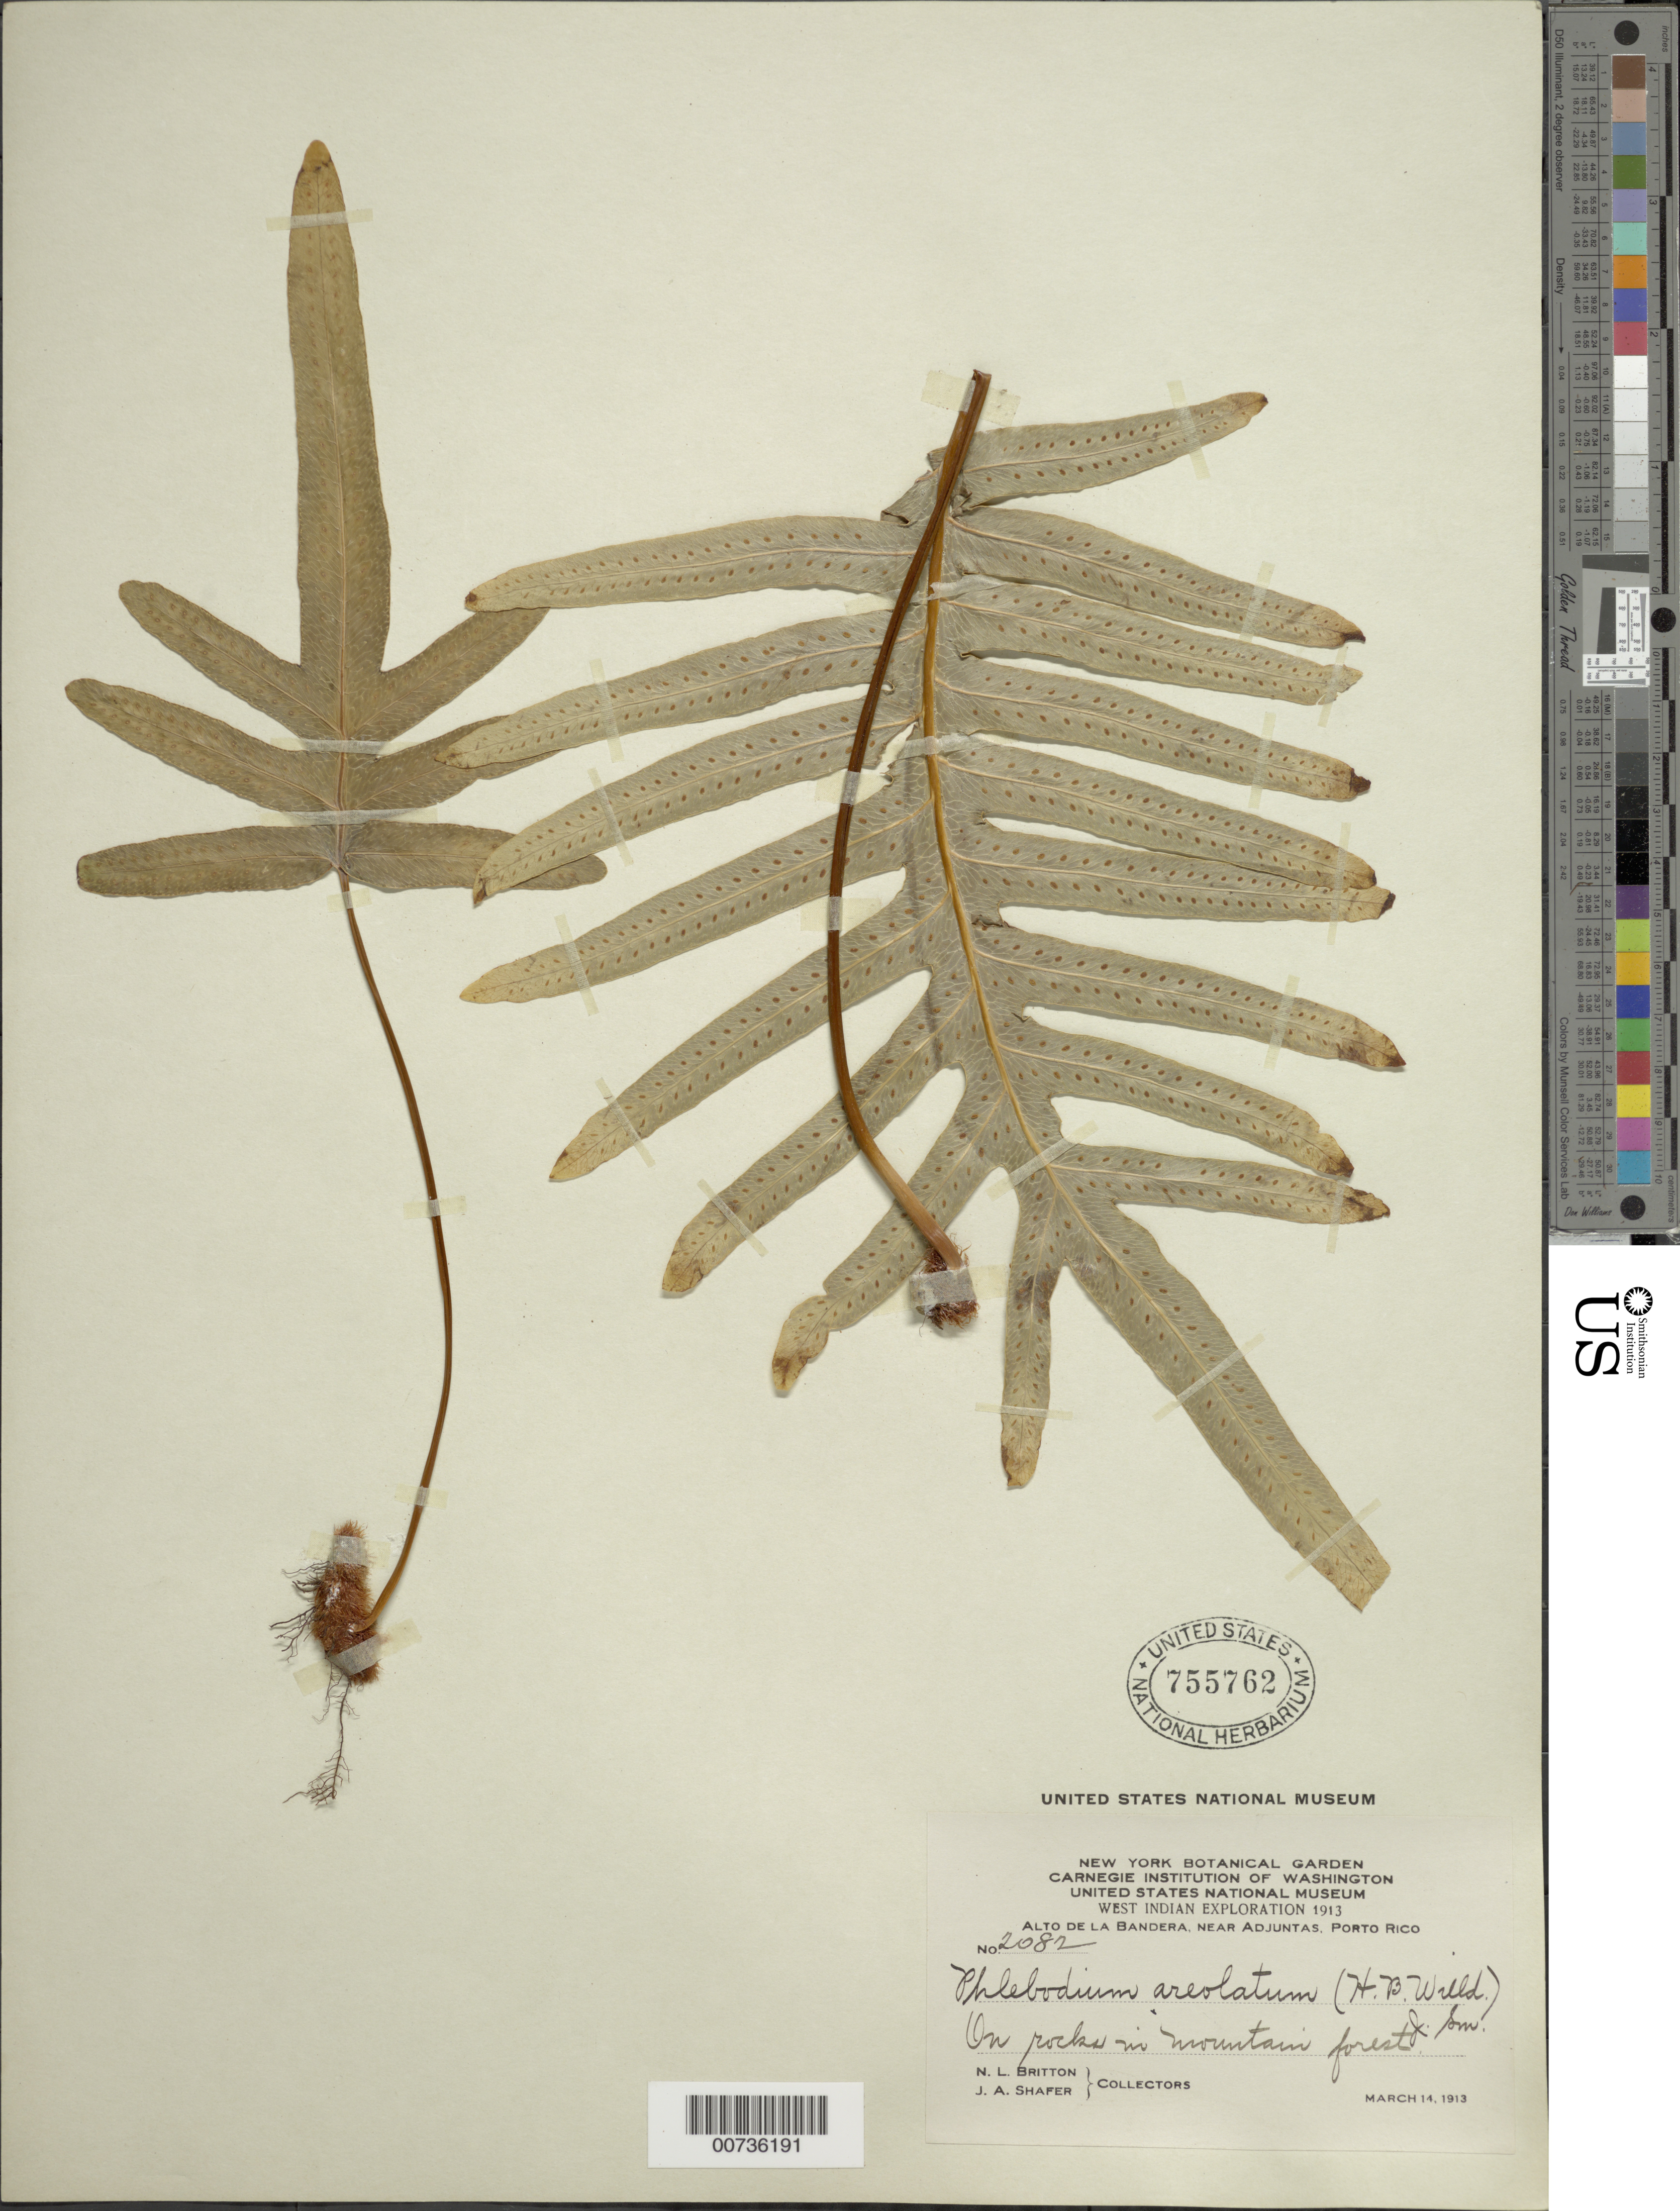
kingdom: Plantae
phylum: Tracheophyta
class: Polypodiopsida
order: Polypodiales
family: Polypodiaceae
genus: Phlebodium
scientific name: Phlebodium aureum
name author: (L.) J. Sm.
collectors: N. Britton & J. A. Shafer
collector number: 2082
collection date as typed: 14 Mar 1913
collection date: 1913-03-14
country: Puerto Rico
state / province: Adjuntas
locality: Alto de la Bandera, near Adjuntas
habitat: On rocks in mountain forest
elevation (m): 700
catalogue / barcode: US 755762